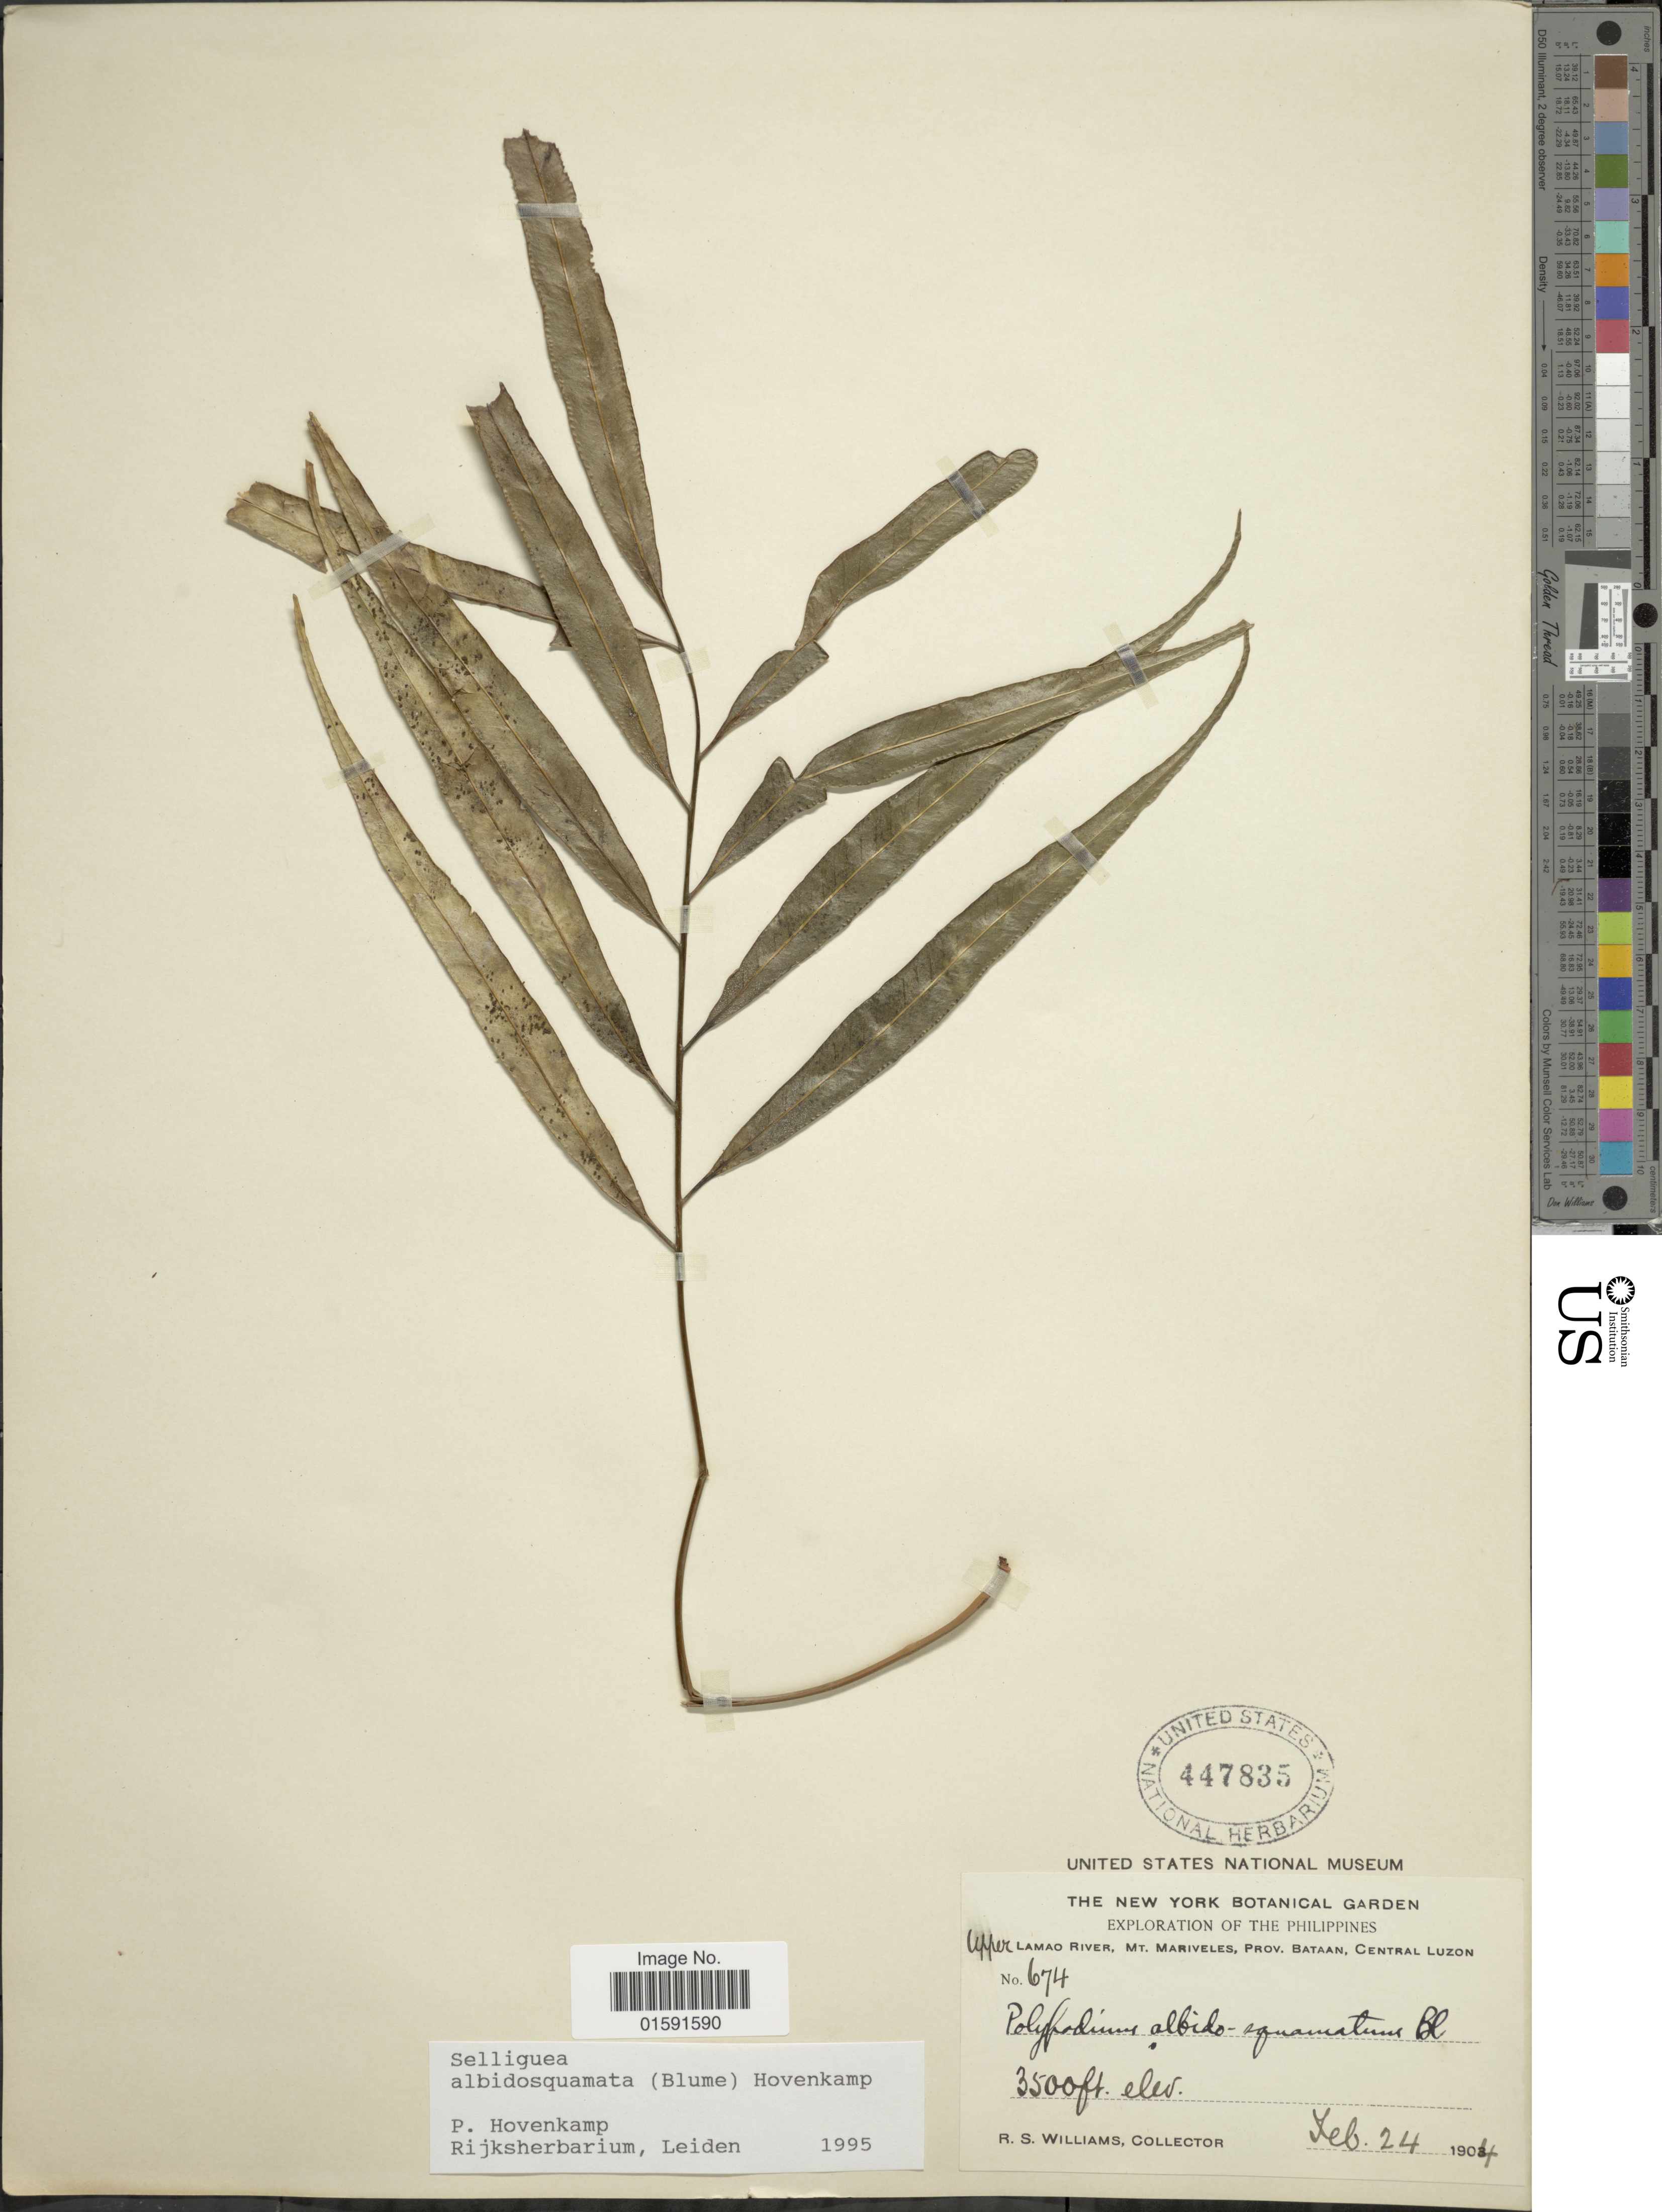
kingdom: Plantae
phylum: Tracheophyta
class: Polypodiopsida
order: Polypodiales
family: Polypodiaceae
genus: Selliguea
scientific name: Selliguea albidosquamata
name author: (Blume) Parris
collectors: R. S. Williams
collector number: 674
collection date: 1904-02-24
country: Philippines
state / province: Central Luzon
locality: Lamao River, Mt. Mariveles, Prov., Bataan, Central Luzon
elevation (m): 1067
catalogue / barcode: US 447835